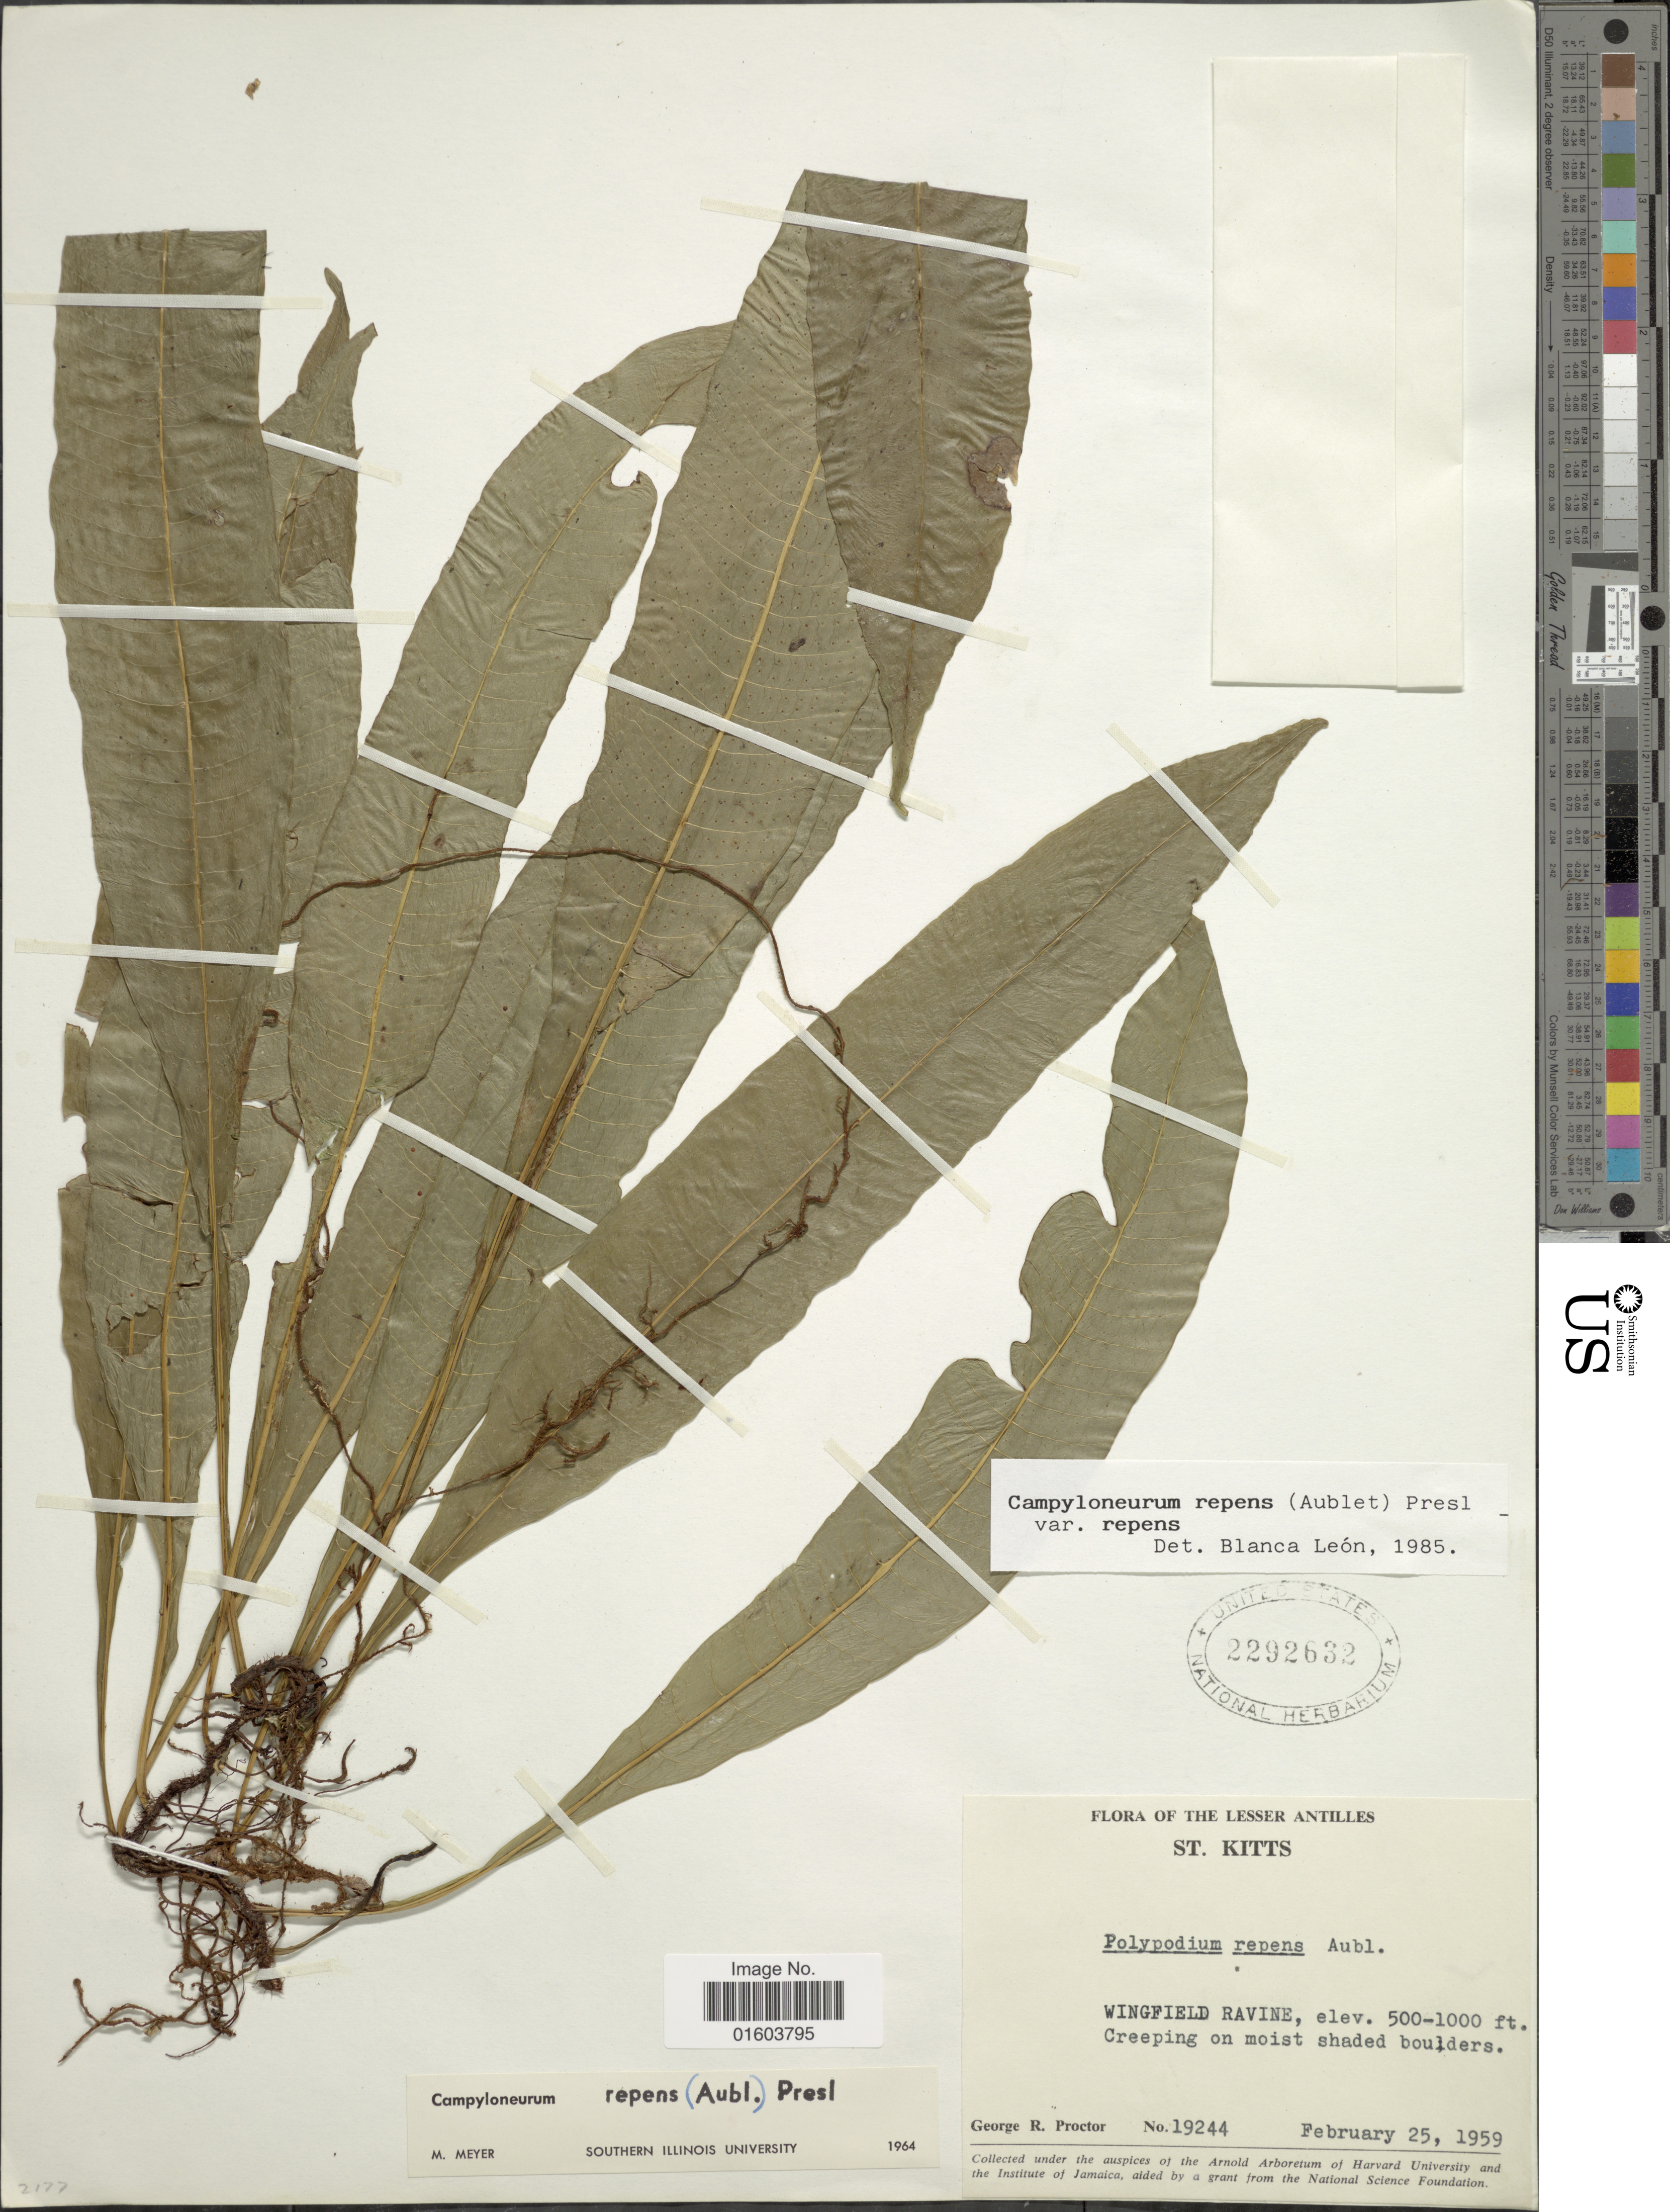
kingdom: Plantae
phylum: Tracheophyta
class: Polypodiopsida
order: Polypodiales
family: Polypodiaceae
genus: Campyloneurum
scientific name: Campyloneurum repens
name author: (Aubl.) C. Presl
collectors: G. R. Proctor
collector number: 19244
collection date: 1959-02-25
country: St. Christopher-Nevis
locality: St. Kitts. Wingfield Ravine.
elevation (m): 152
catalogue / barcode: US 2292632